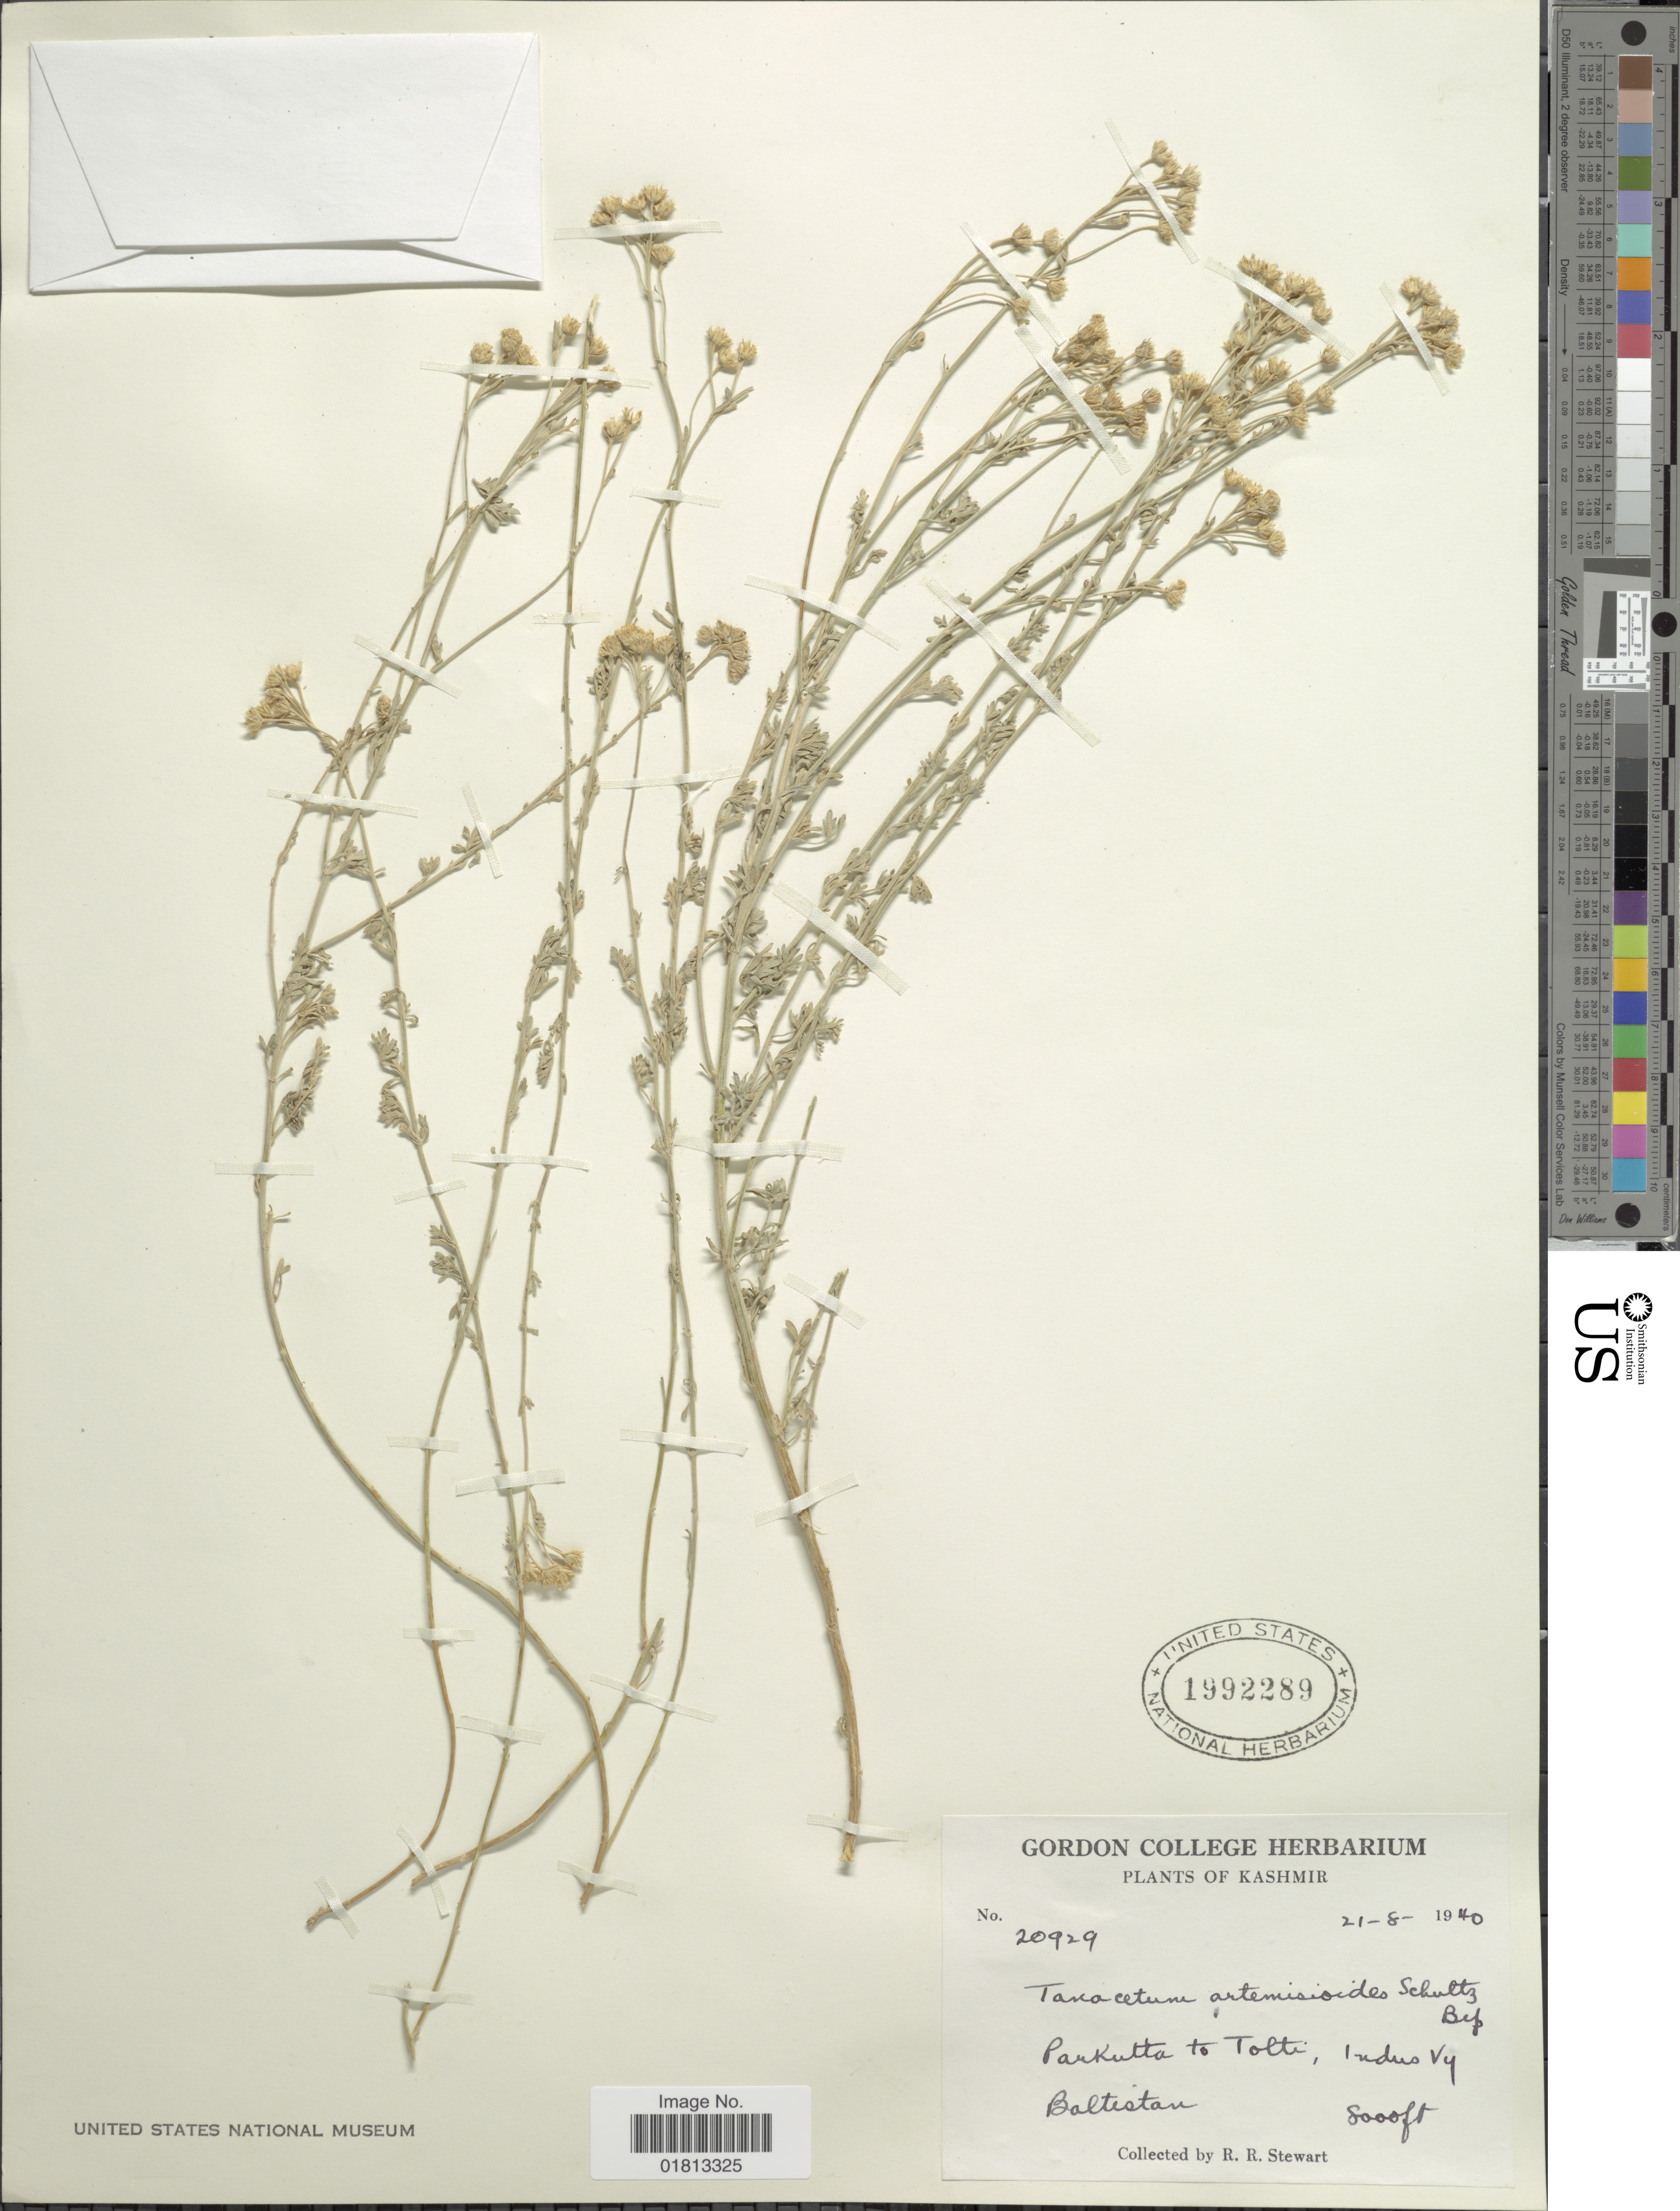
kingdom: Plantae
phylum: Tracheophyta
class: Magnoliopsida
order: Asterales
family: Asteraceae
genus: Tanacetum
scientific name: Tanacetum artemisioides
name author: Sch. Bip.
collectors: R. R. Stewart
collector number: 20929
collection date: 1940-08-21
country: India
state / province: Jammu and Kashmir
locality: Kashmir, Parkutta to Tolti, Induo Vy, Baltistan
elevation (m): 2438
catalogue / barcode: US 1992289